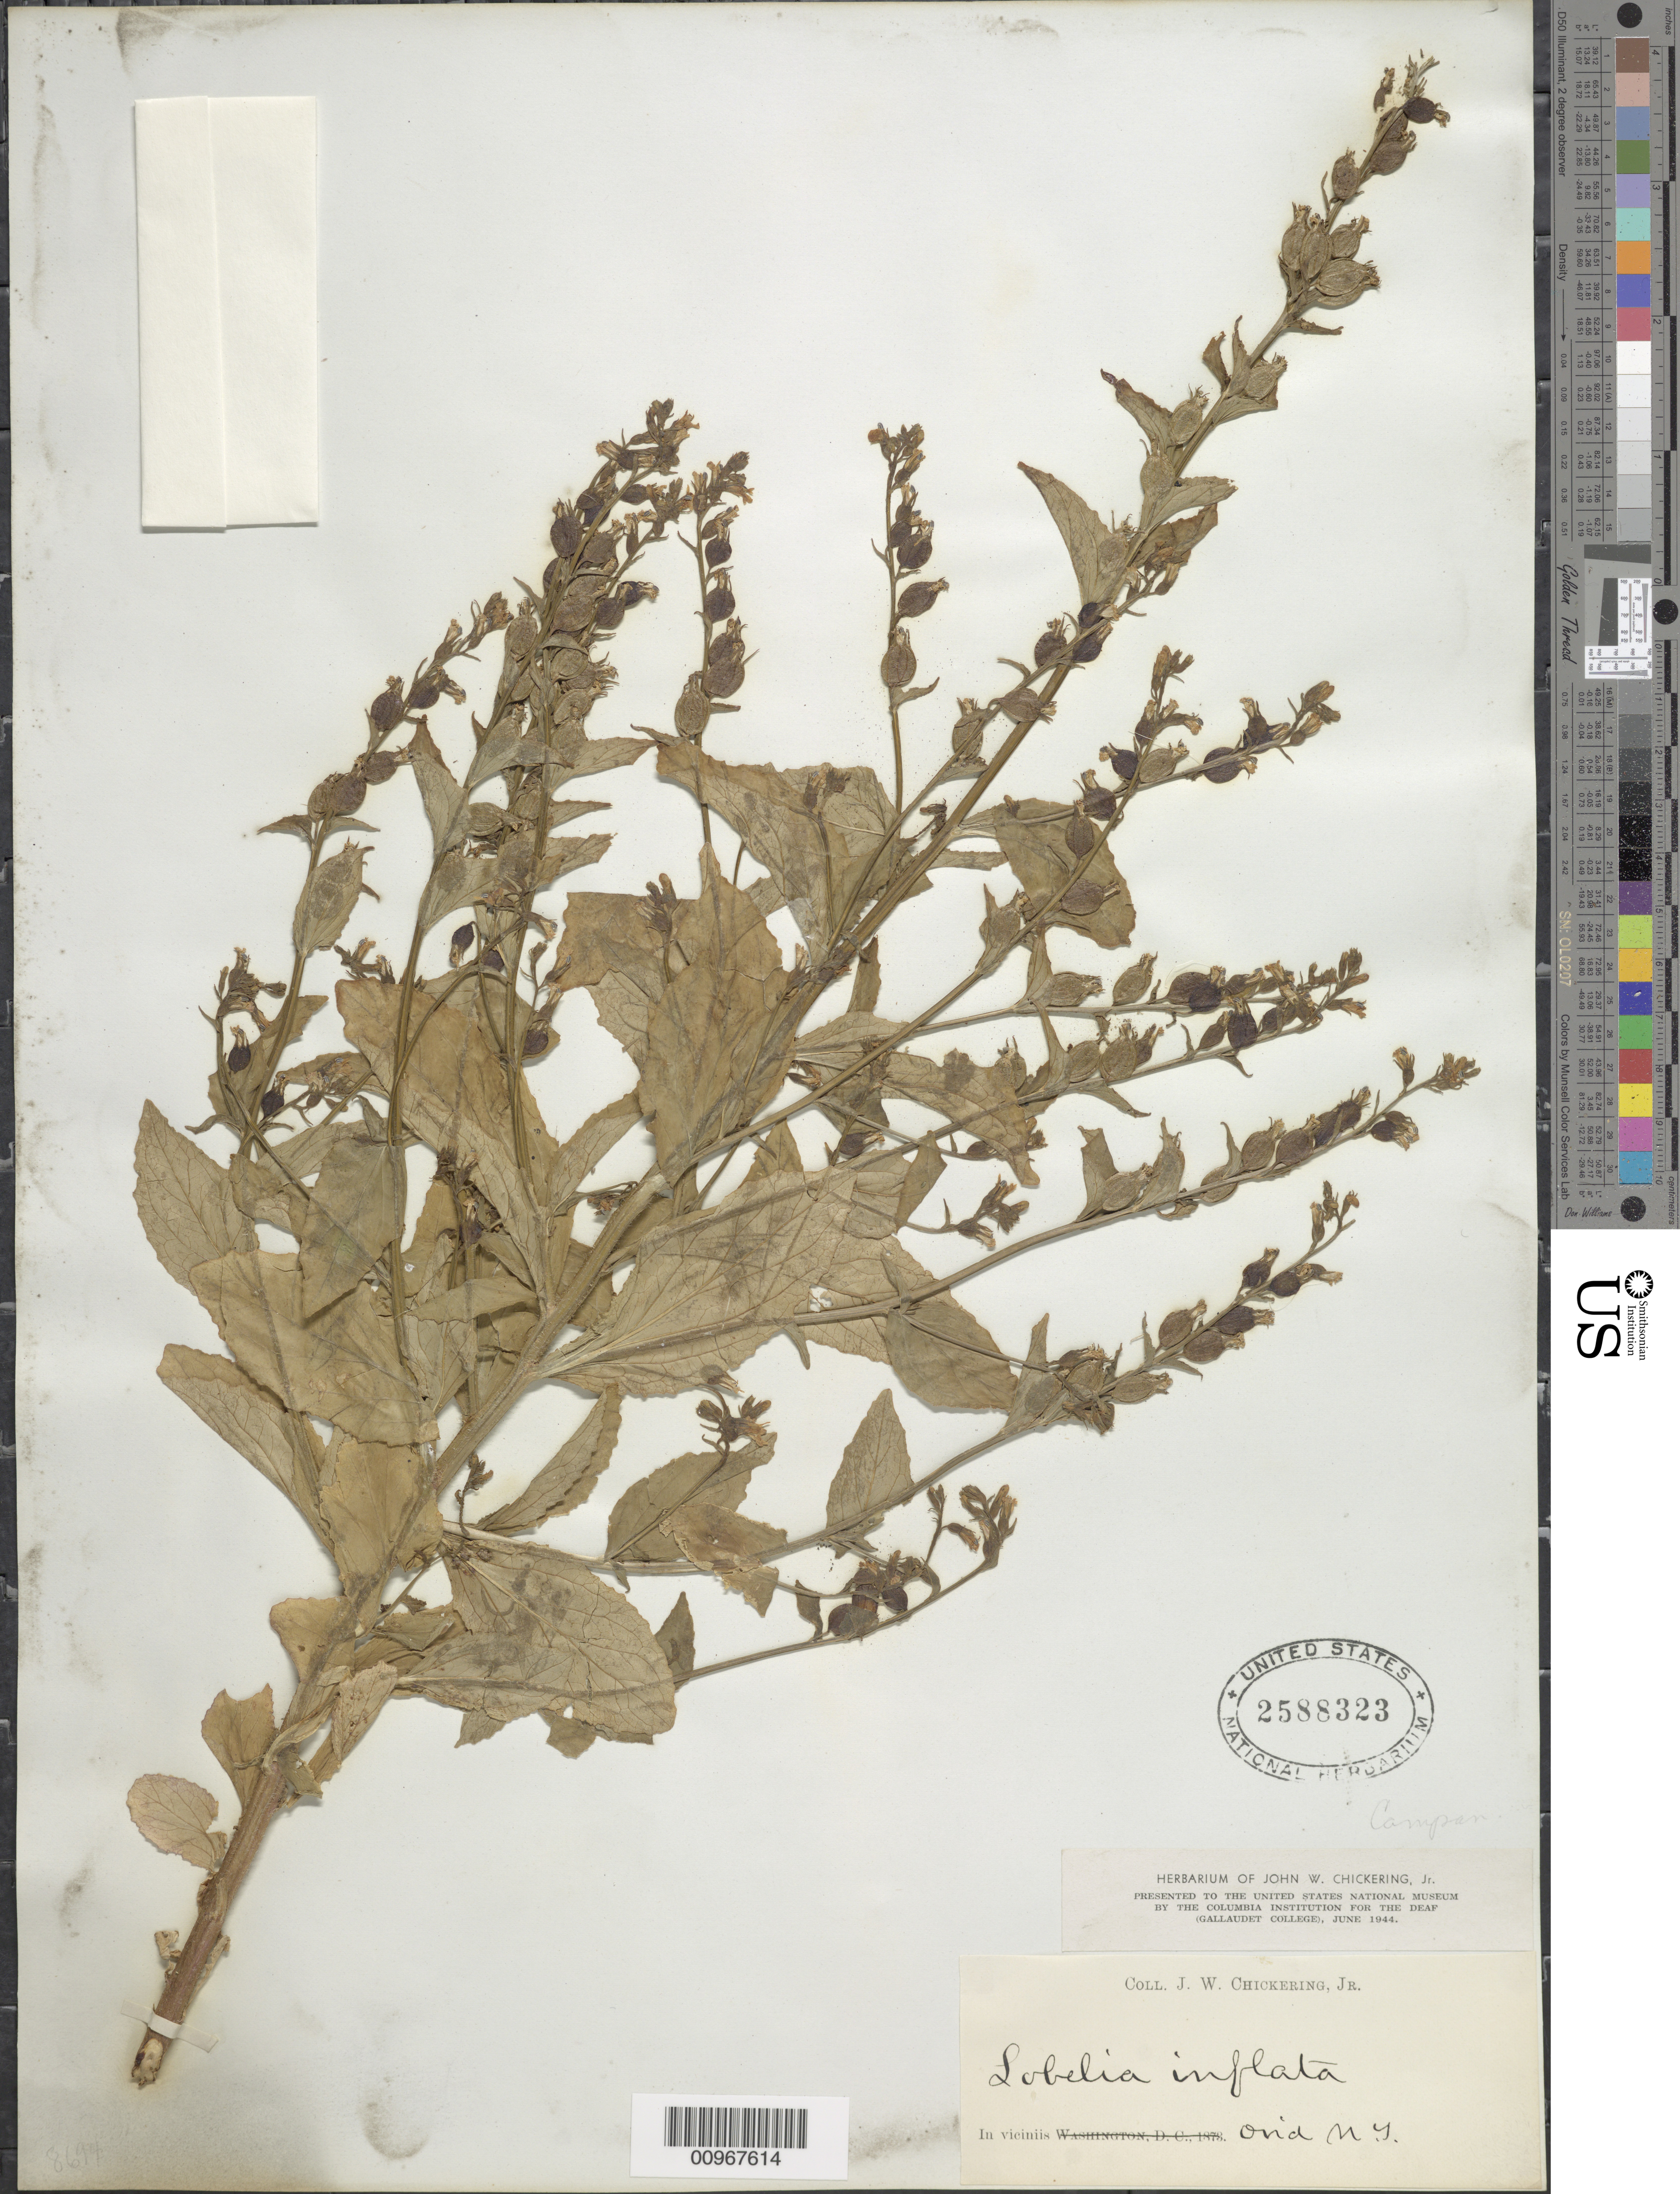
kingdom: Plantae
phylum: Tracheophyta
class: Magnoliopsida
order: Asterales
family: Campanulaceae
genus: Lobelia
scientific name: Lobelia inflata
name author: L.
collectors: J. Chickering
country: United States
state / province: New York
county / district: Seneca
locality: Ovid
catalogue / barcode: US 2588323